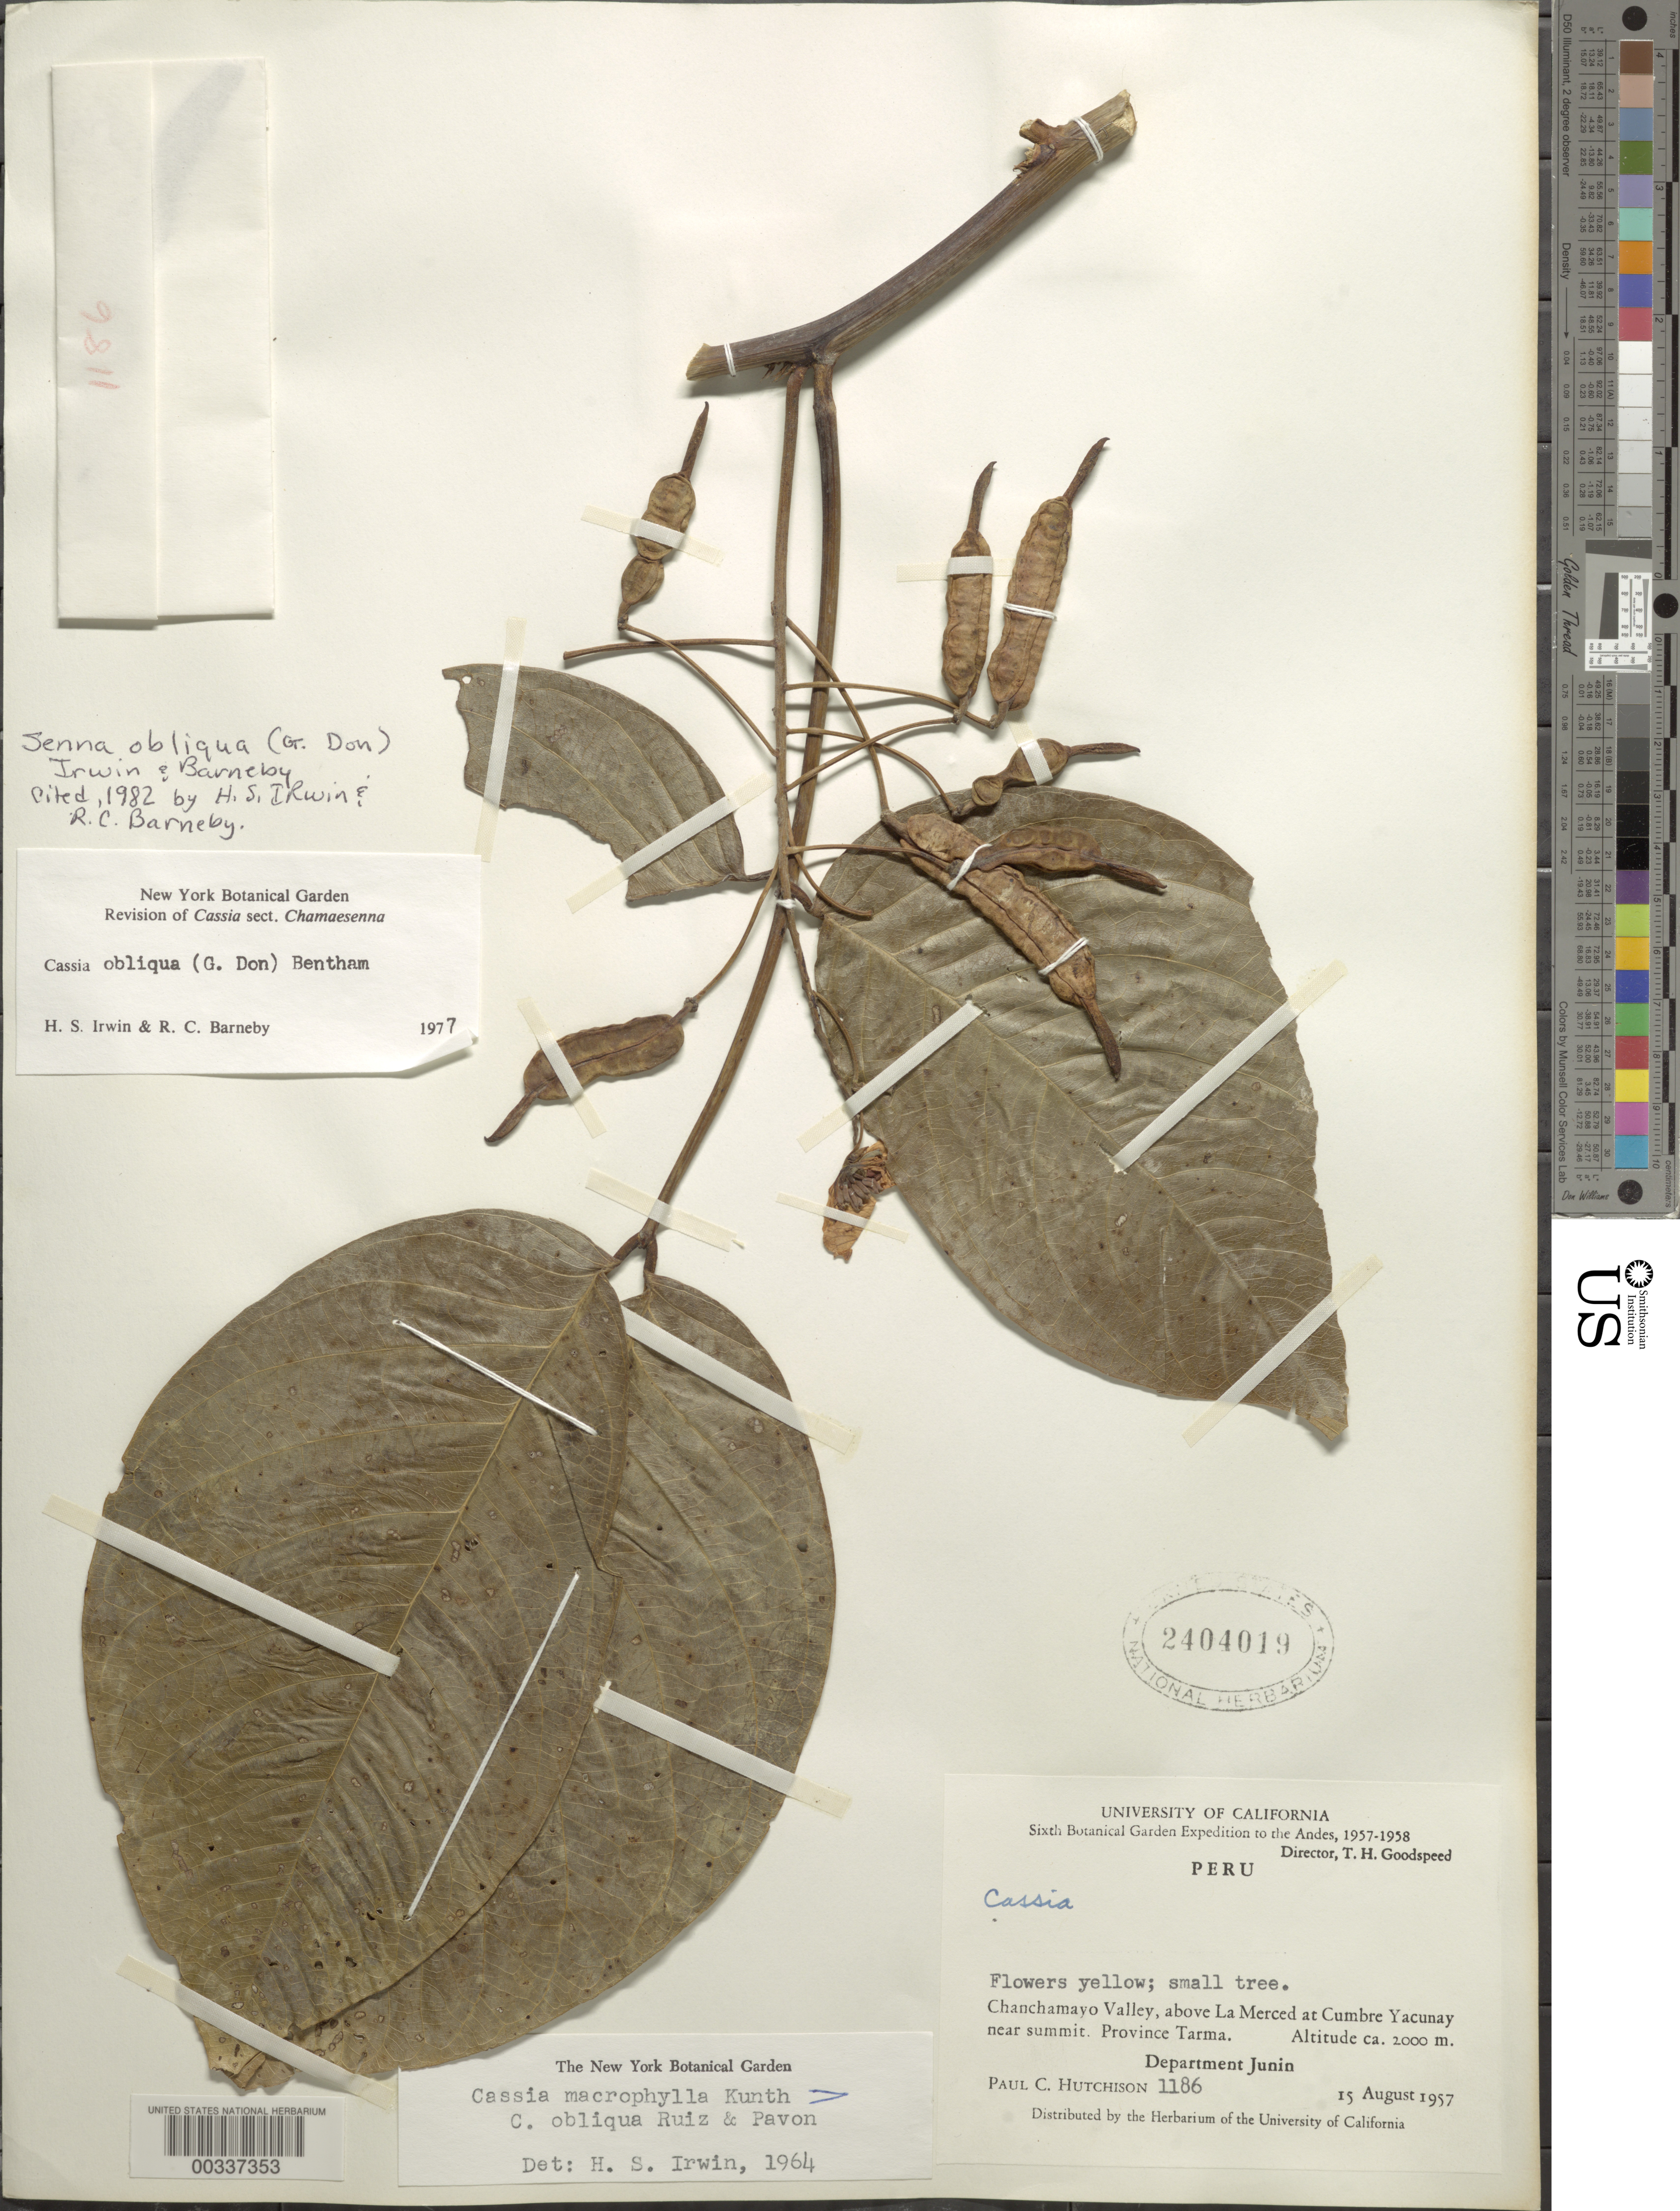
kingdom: Plantae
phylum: Tracheophyta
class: Magnoliopsida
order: Fabales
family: Fabaceae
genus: Senna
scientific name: Senna obliqua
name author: (G. Don) H.S. Irwin & Barneby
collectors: P. C. Hutchison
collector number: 1186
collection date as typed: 15 Aug 1957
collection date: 1957-08-15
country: Peru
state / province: Junín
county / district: Tarma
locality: Chanchamayo valley above la merced at cumbre yacunay near summit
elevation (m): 2000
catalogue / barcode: US 2404019